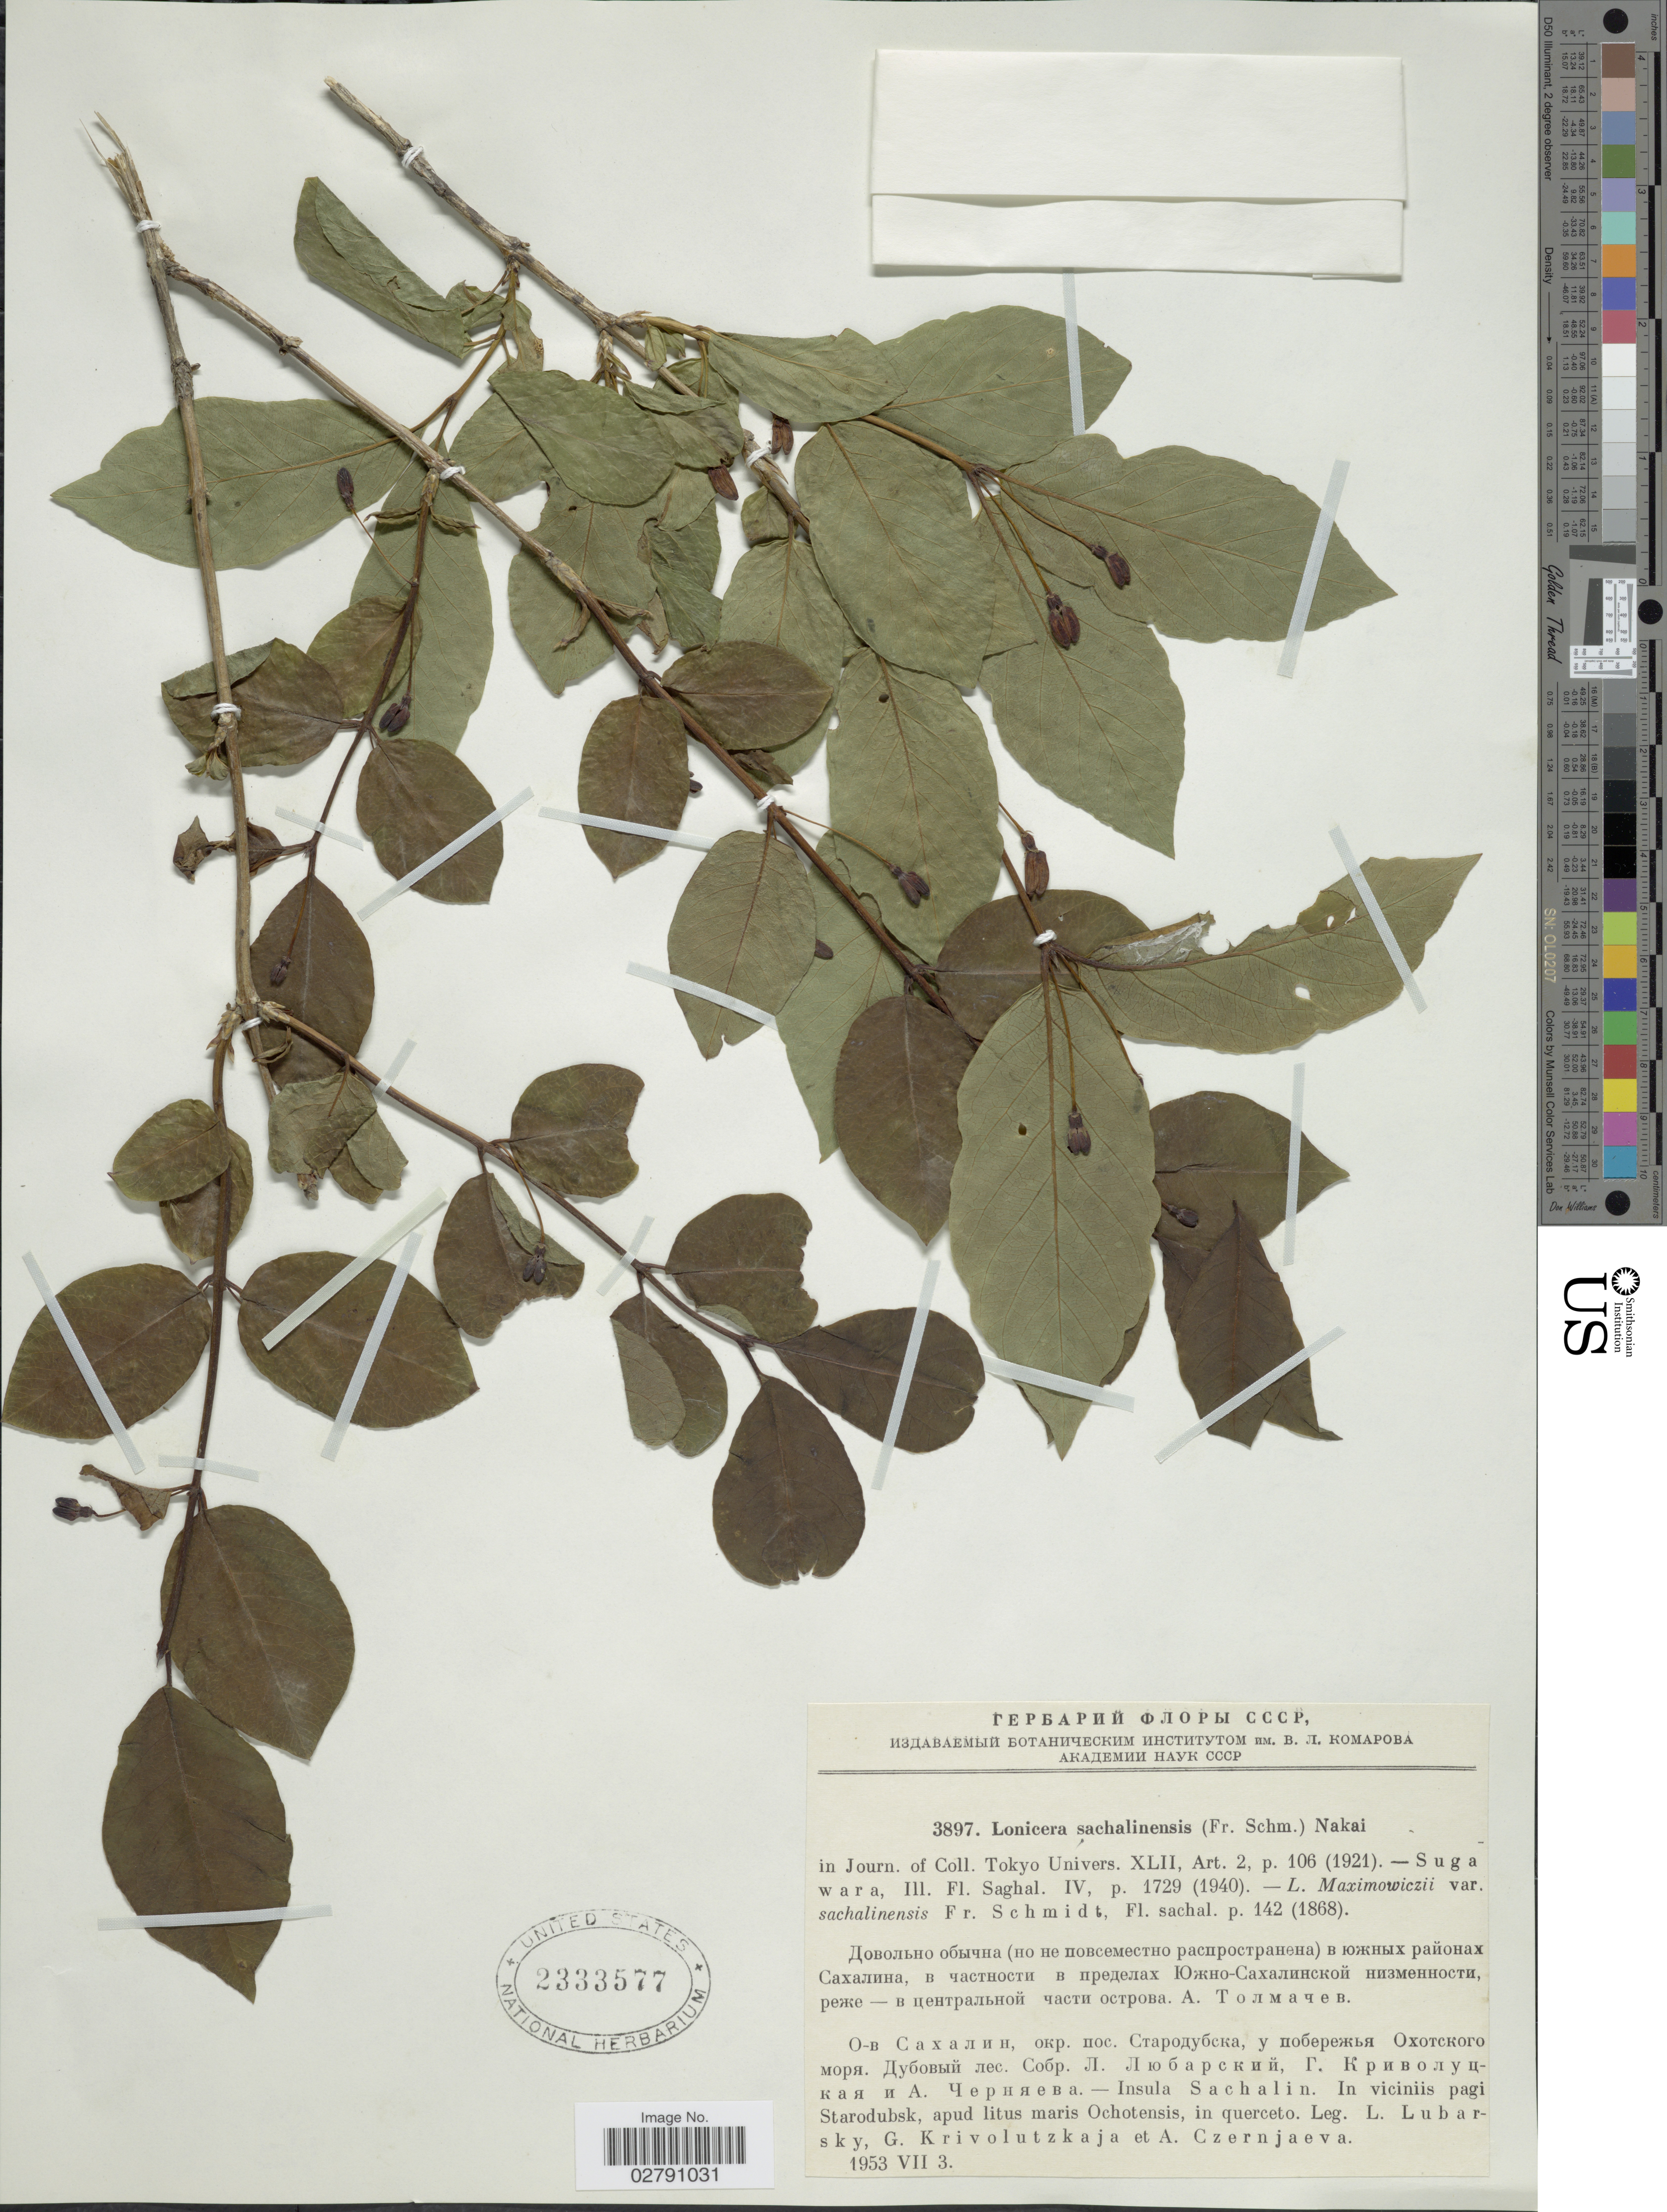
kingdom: Plantae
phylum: Tracheophyta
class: Magnoliopsida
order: Dipsacales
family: Caprifoliaceae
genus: Lonicera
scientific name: Lonicera sachalinensis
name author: (Schmidt) Nakai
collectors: L. Lubarsky, G. Krivolutzkaja & A. Czernjaeva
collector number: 3897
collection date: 1953-07-03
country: Russian Federation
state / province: Sakhalin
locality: Insula Sachalin. In viciniis pagi Starodubsk, apud litus maris Ochotensis, in querceto.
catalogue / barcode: US 2333577